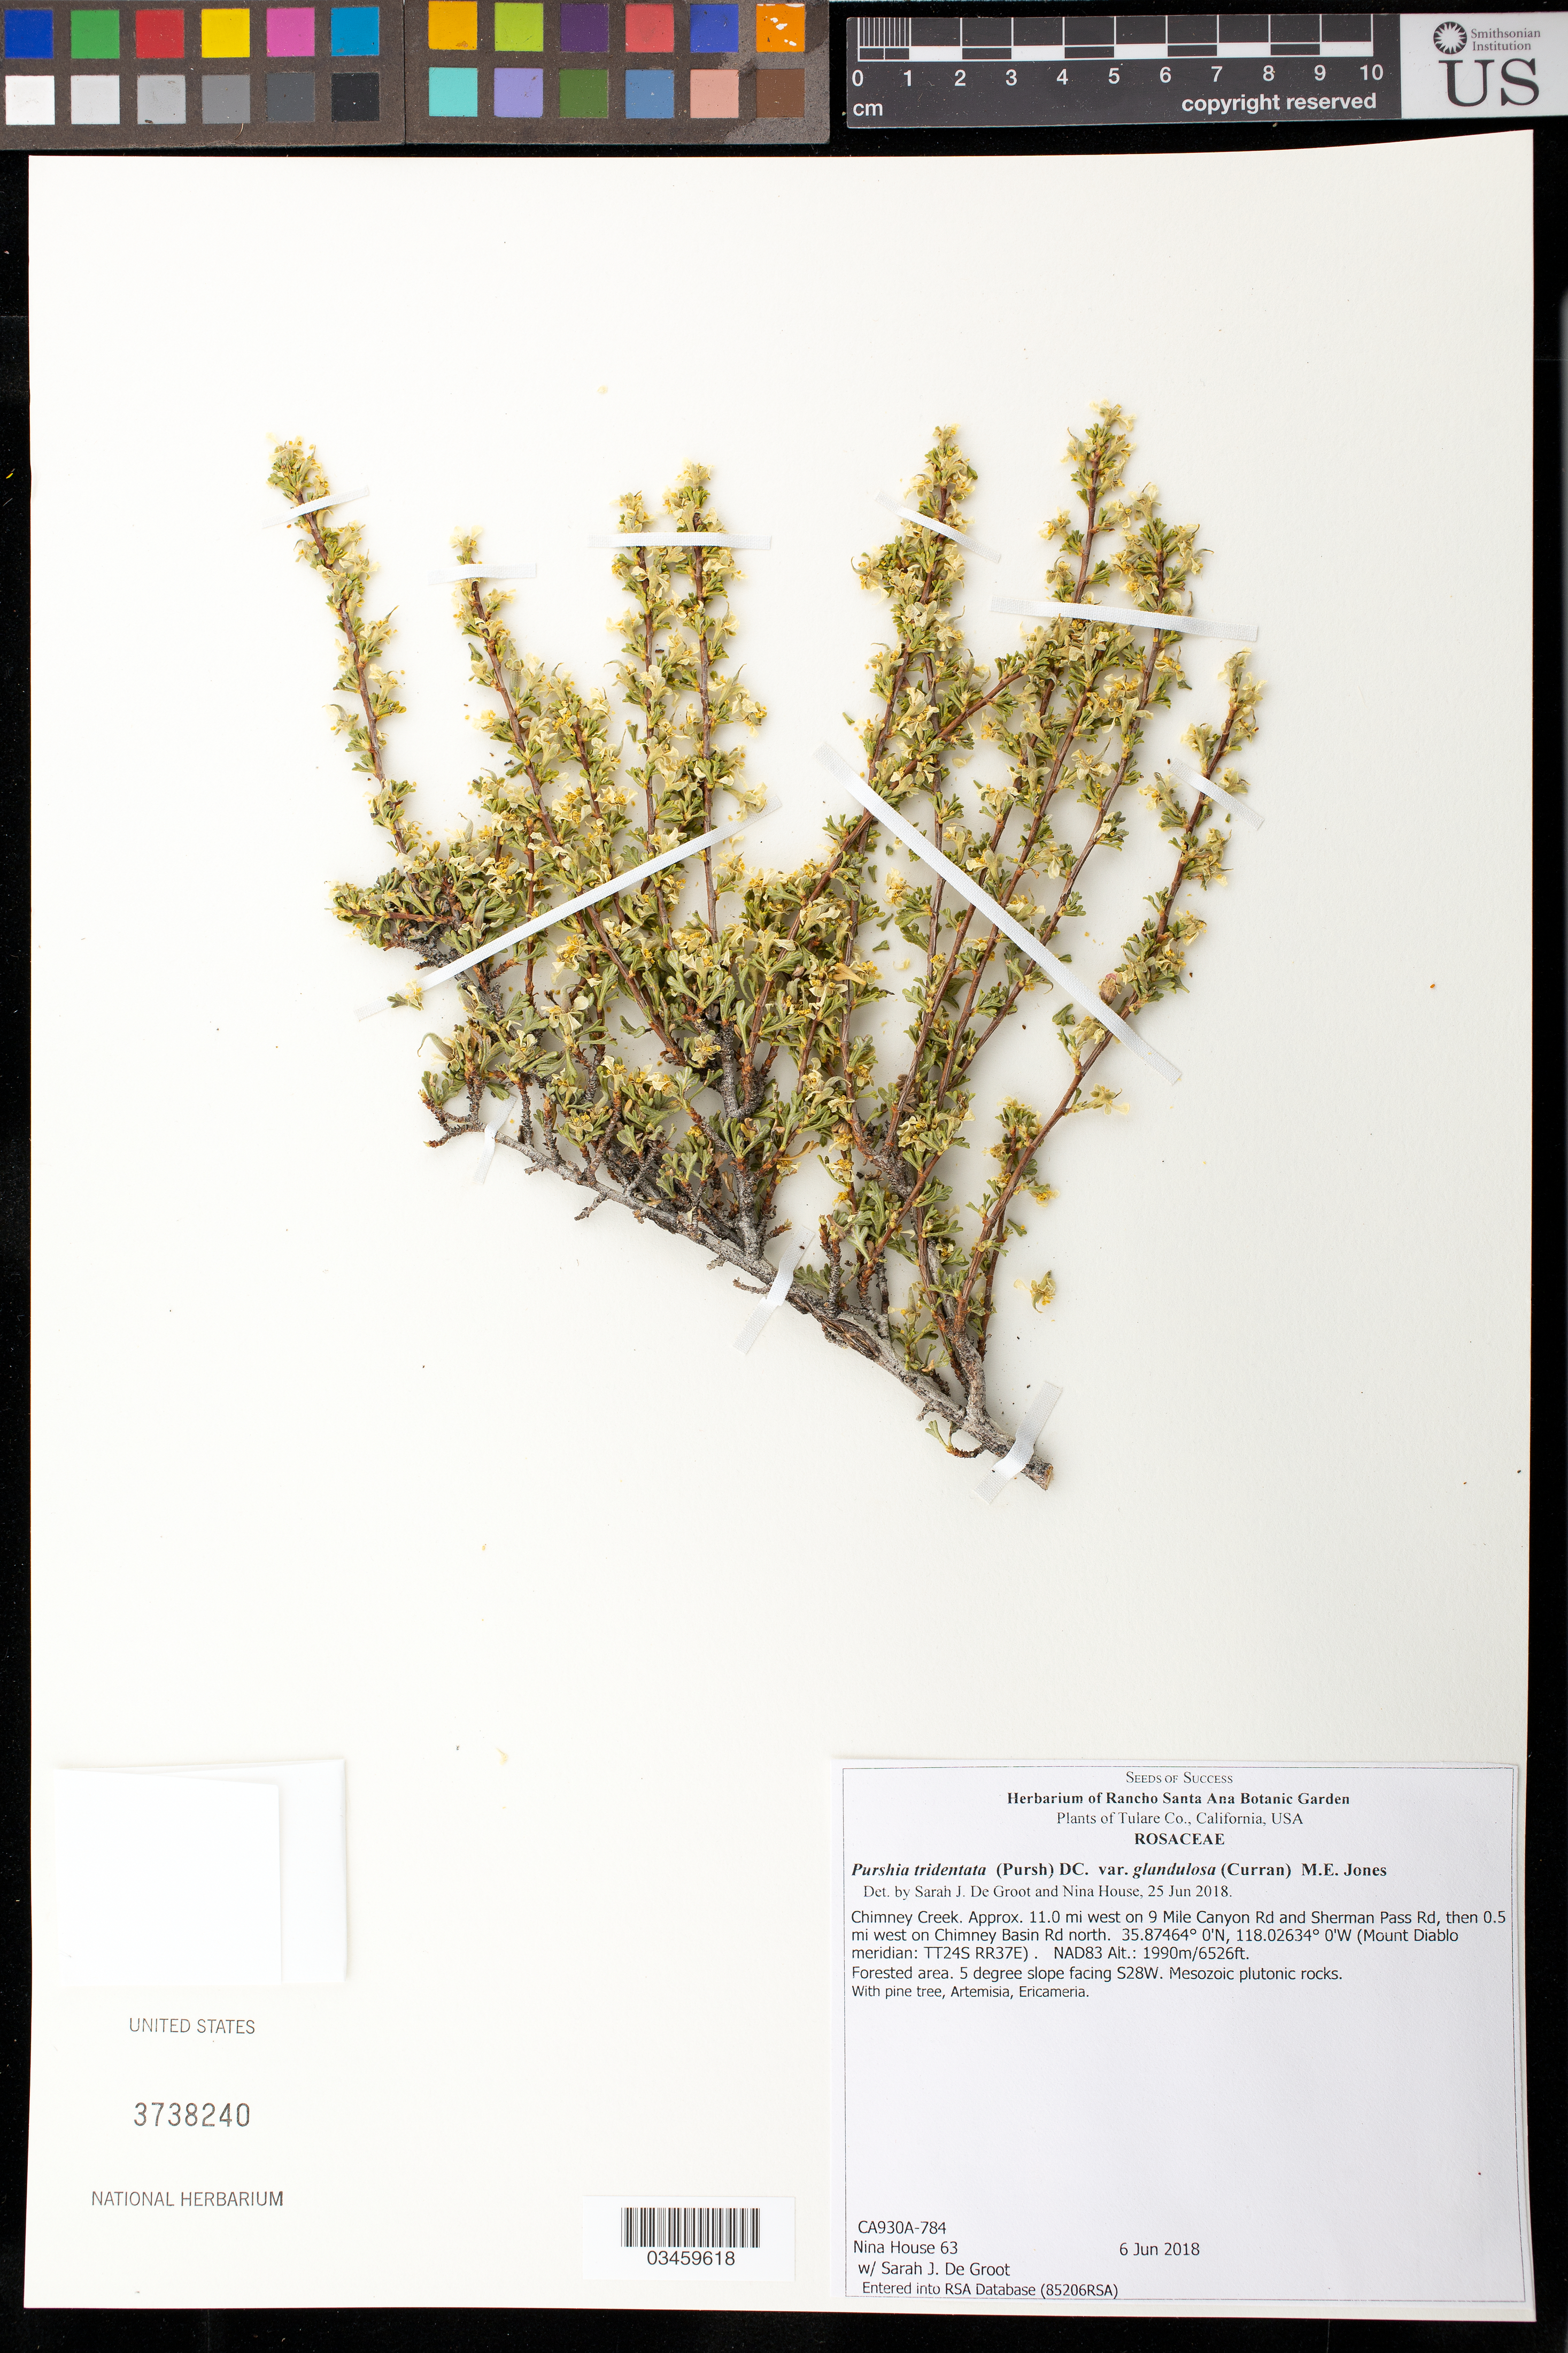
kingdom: Plantae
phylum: Tracheophyta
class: Magnoliopsida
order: Rosales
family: Rosaceae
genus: Purshia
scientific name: Purshia tridentata var. glandulosa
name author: (Curran) M.E. Jones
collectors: N. House & S. De Groot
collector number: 63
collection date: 2018-06-06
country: United States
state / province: California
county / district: Tulare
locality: Chimney Creek, 10.6 mi W on 9 Mile Canyon Rd and Sherman Pass Rd, then 0.6 mi W on Chimney Basin Rd south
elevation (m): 1990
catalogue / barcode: US 3738240